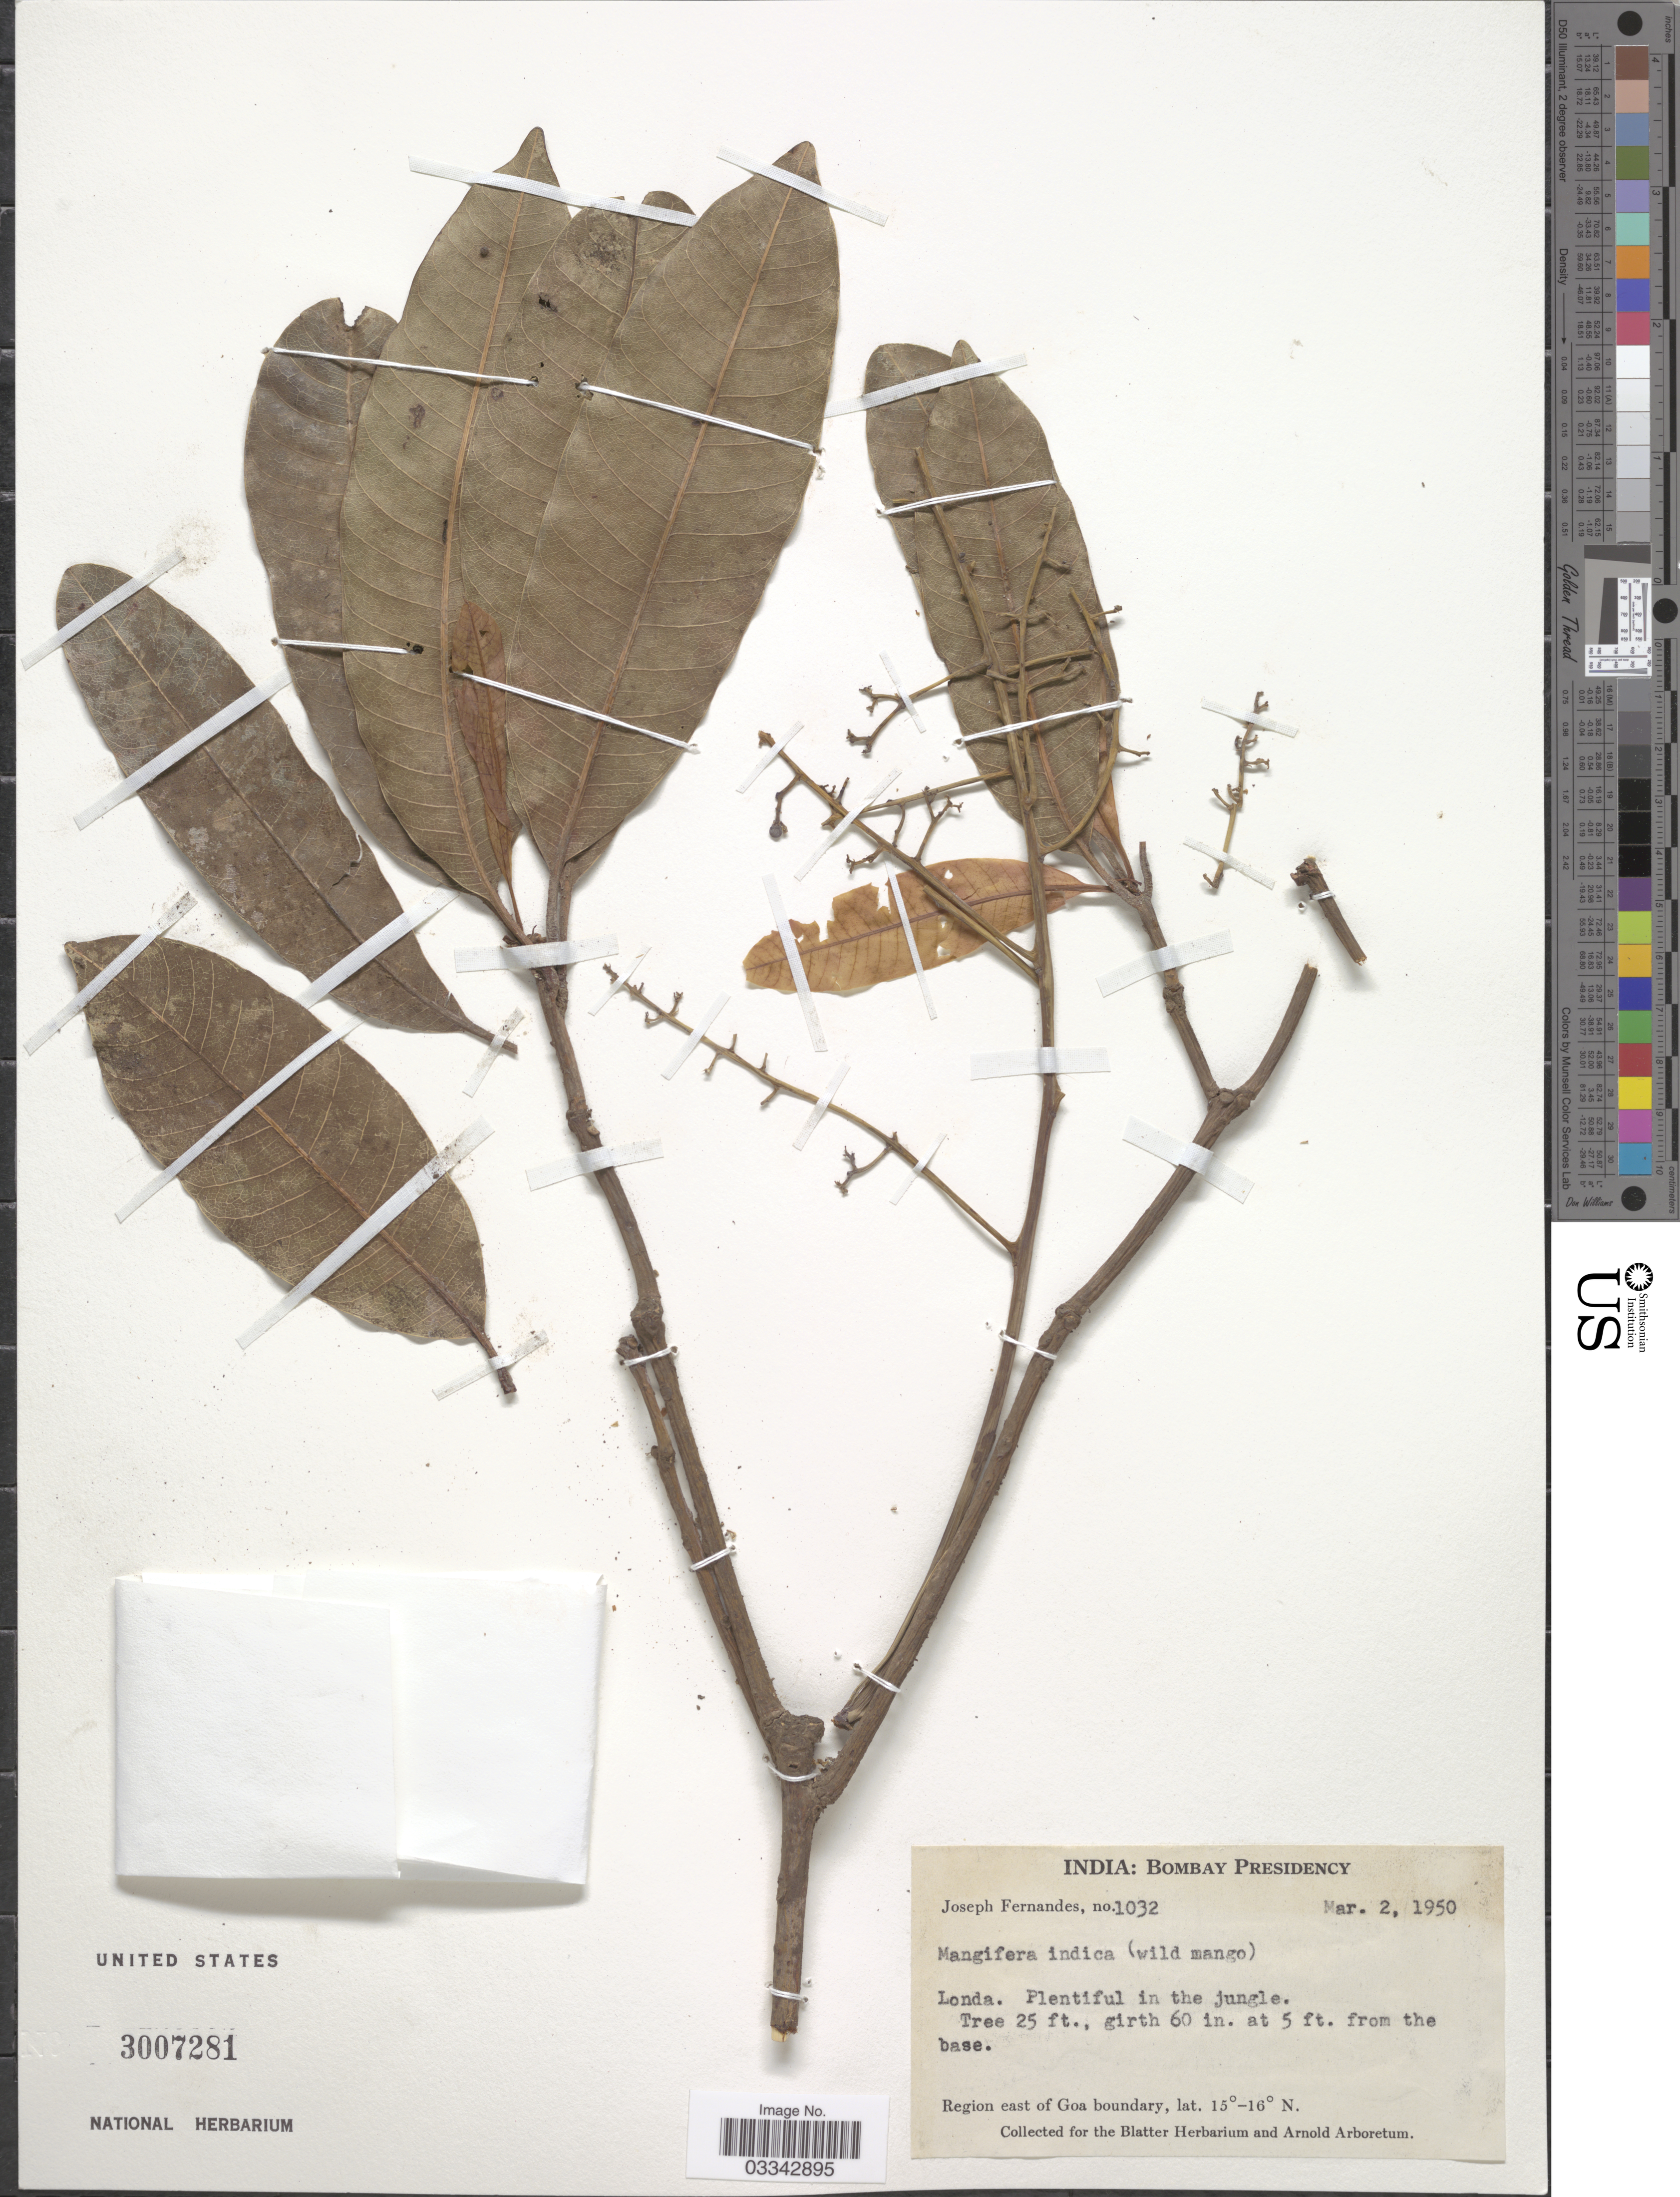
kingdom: Plantae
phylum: Tracheophyta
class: Magnoliopsida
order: Sapindales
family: Anacardiaceae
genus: Mangifera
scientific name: Mangifera indica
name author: L.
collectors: J. Fernandes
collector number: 1032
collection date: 1950-03-02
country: India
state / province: Goa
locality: Bombay Presidency. Region east of Goa boundary.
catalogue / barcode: US 3007281